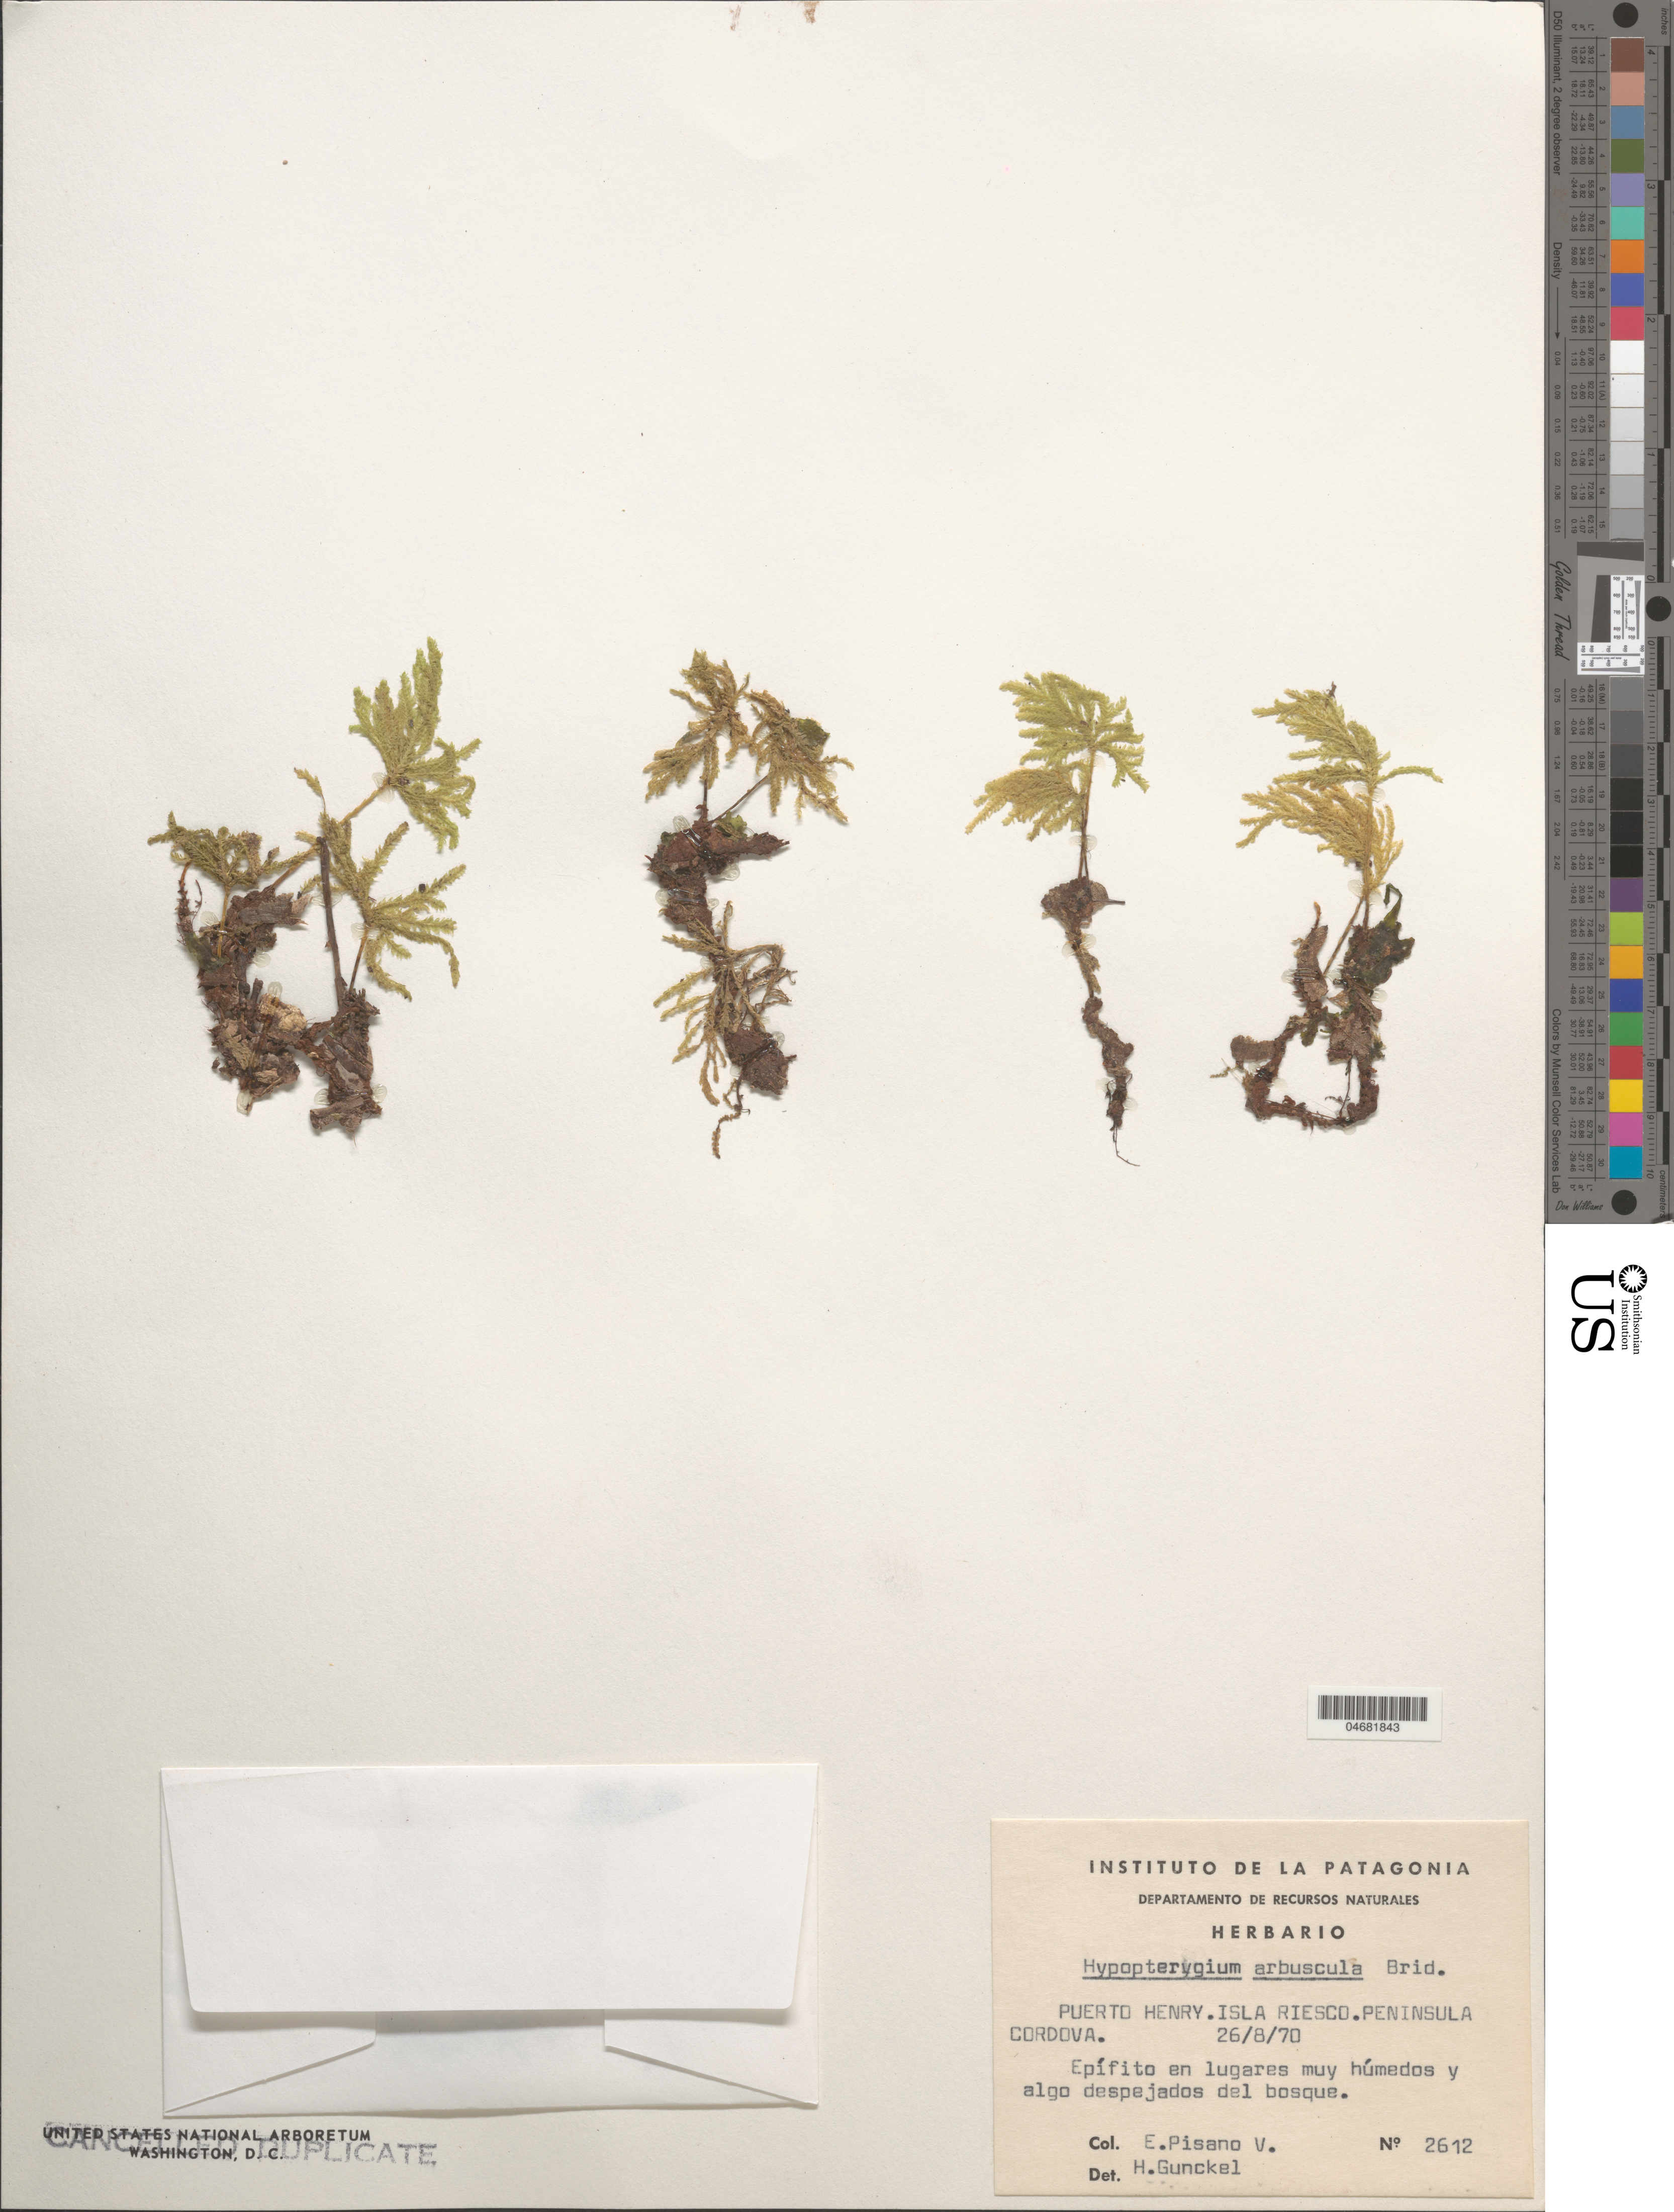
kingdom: Plantae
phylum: Bryophyta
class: Bryopsida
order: Hypopterygiales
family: Hypopterygiaceae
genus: Hypopterygium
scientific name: Hypopterygium arbuscula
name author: Brid.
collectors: E. Pisano & H. Gunckel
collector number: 2612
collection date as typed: Transcribed d/m/y: 26/8/70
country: Chile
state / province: Magallanes y de la Antártica Chilena (XII)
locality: Puerto Henry. Isla Riesco. Peninsula Cordova.